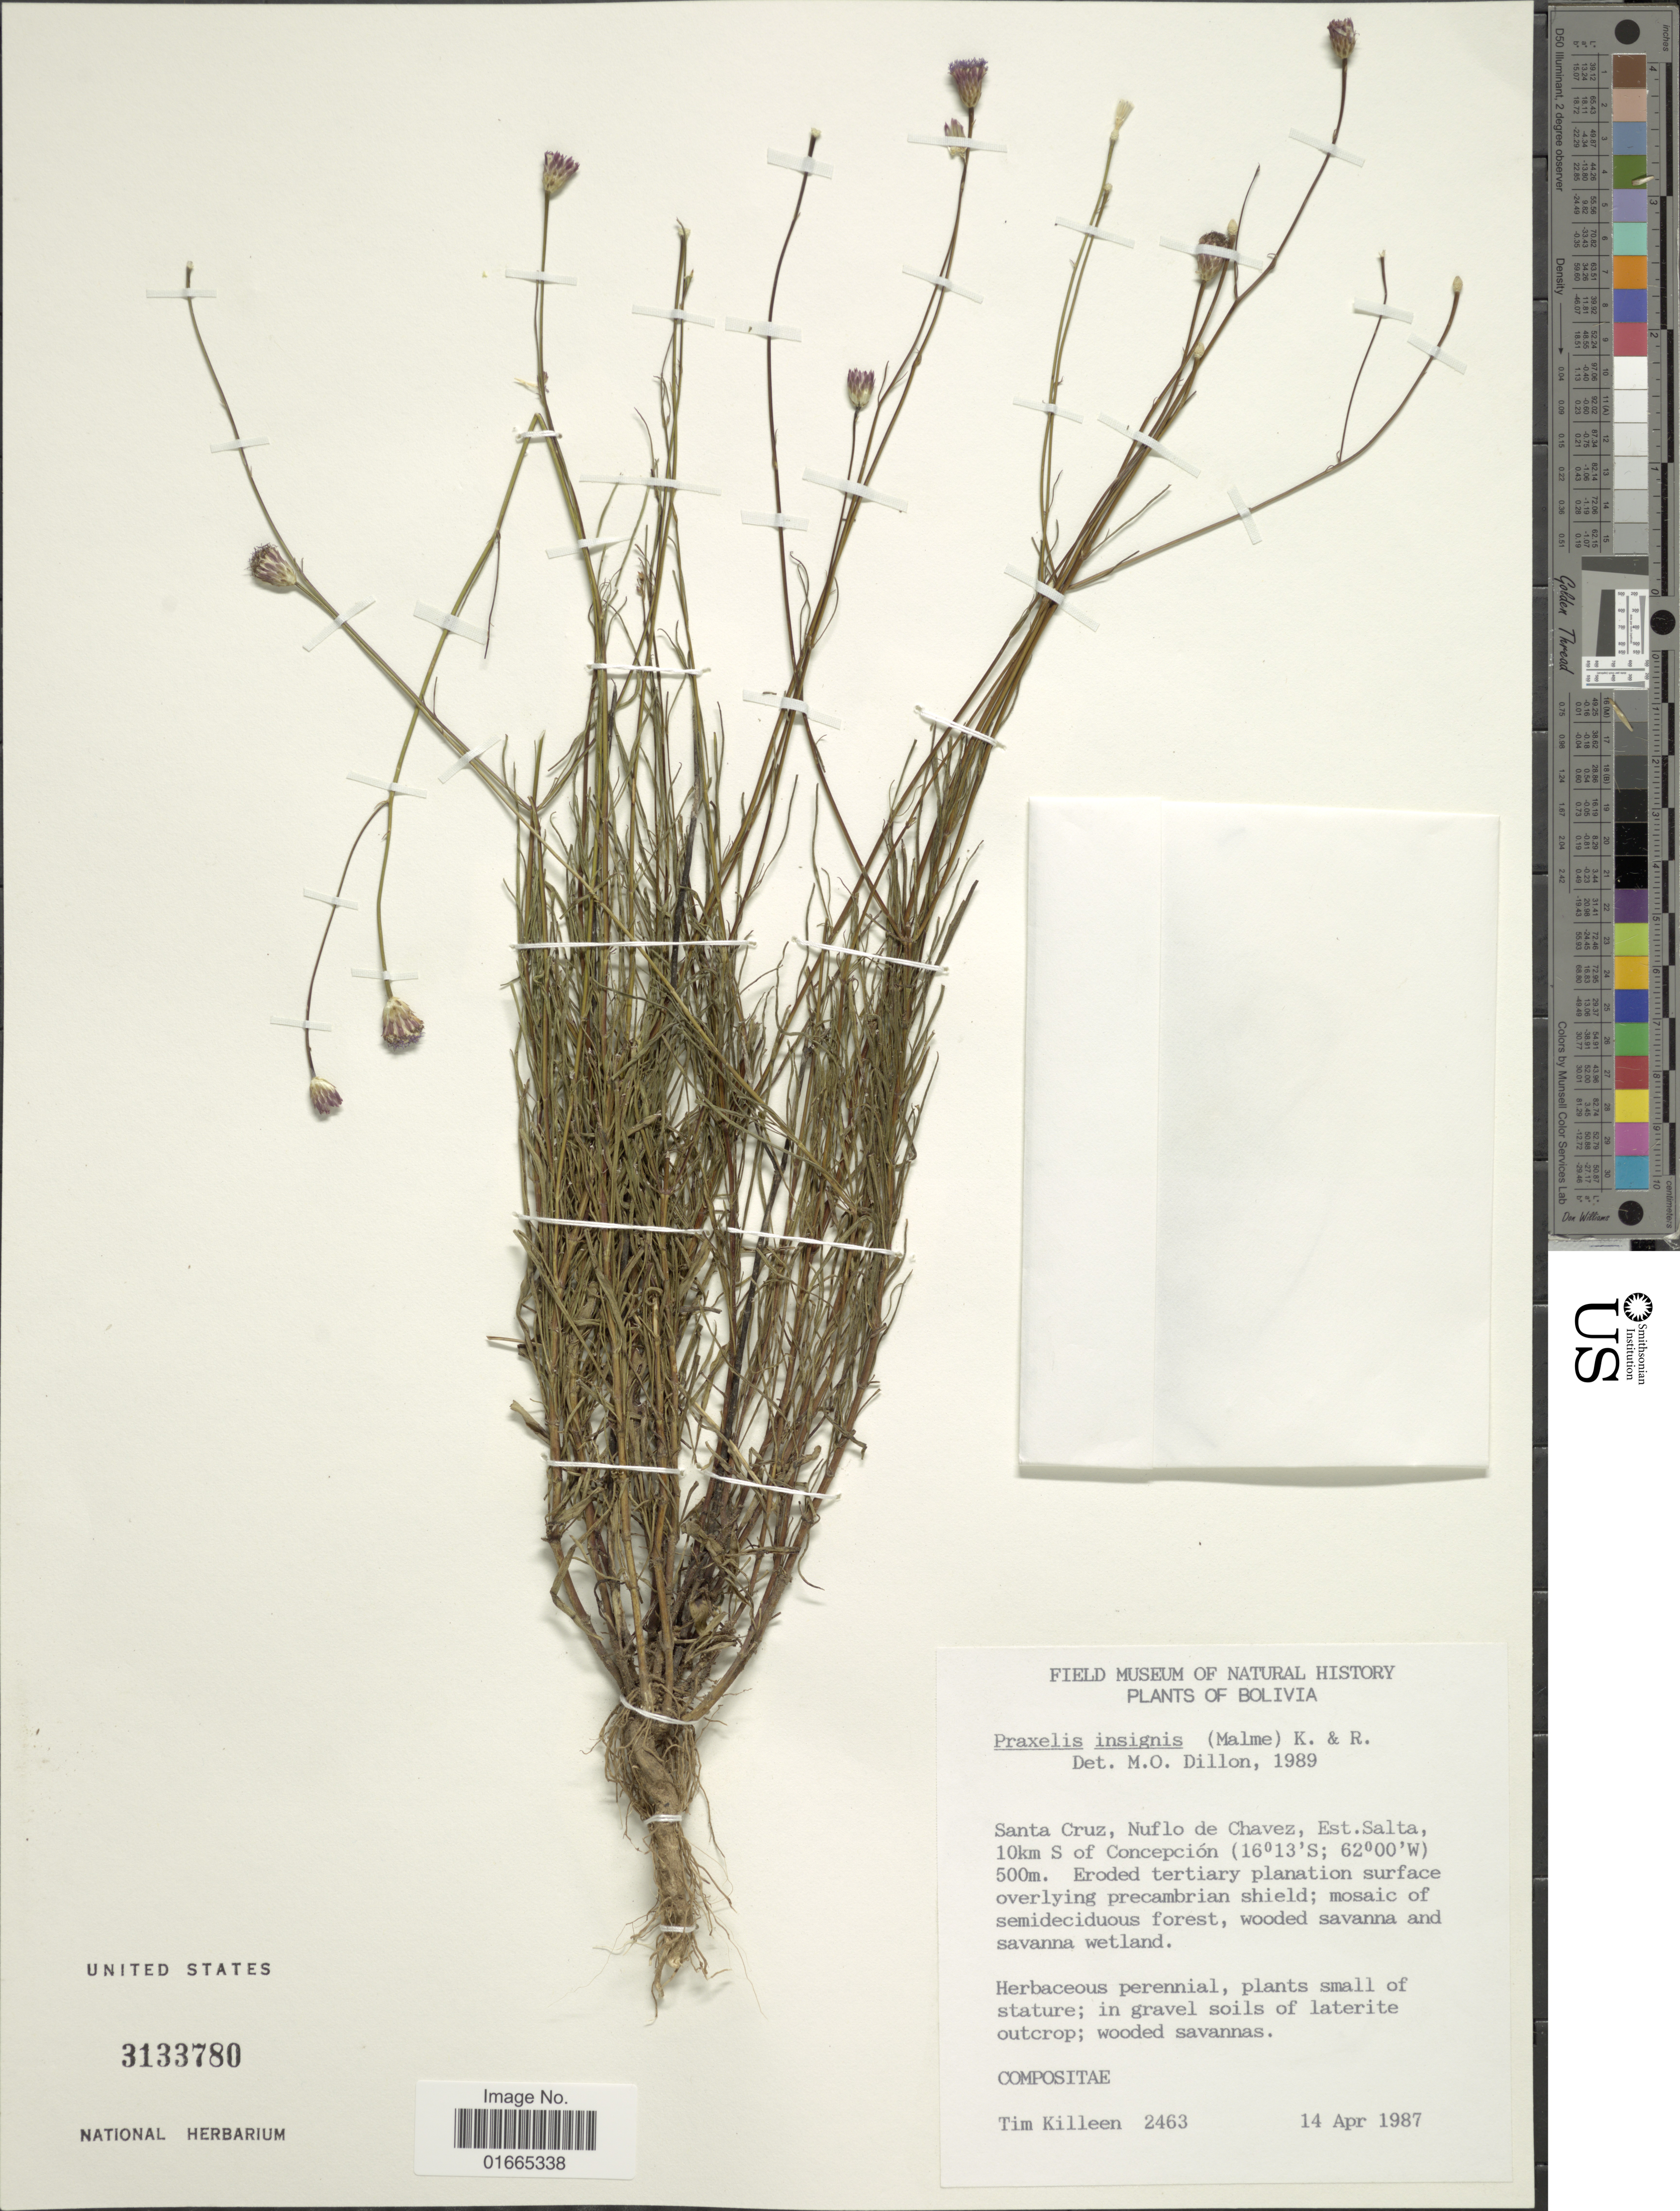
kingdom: Plantae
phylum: Tracheophyta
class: Magnoliopsida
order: Asterales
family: Asteraceae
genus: Praxelis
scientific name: Praxelis chiquitensis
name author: (B.L. Rob.) R.M. King & H. Rob.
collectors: T. J. Killeen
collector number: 2463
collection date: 1987-04-14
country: Bolivia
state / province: Santa Cruz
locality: Santa Cruz, Nuflo de Chavez, Est. Salta, 10km S of Concepción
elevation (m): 500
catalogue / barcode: US 3133780